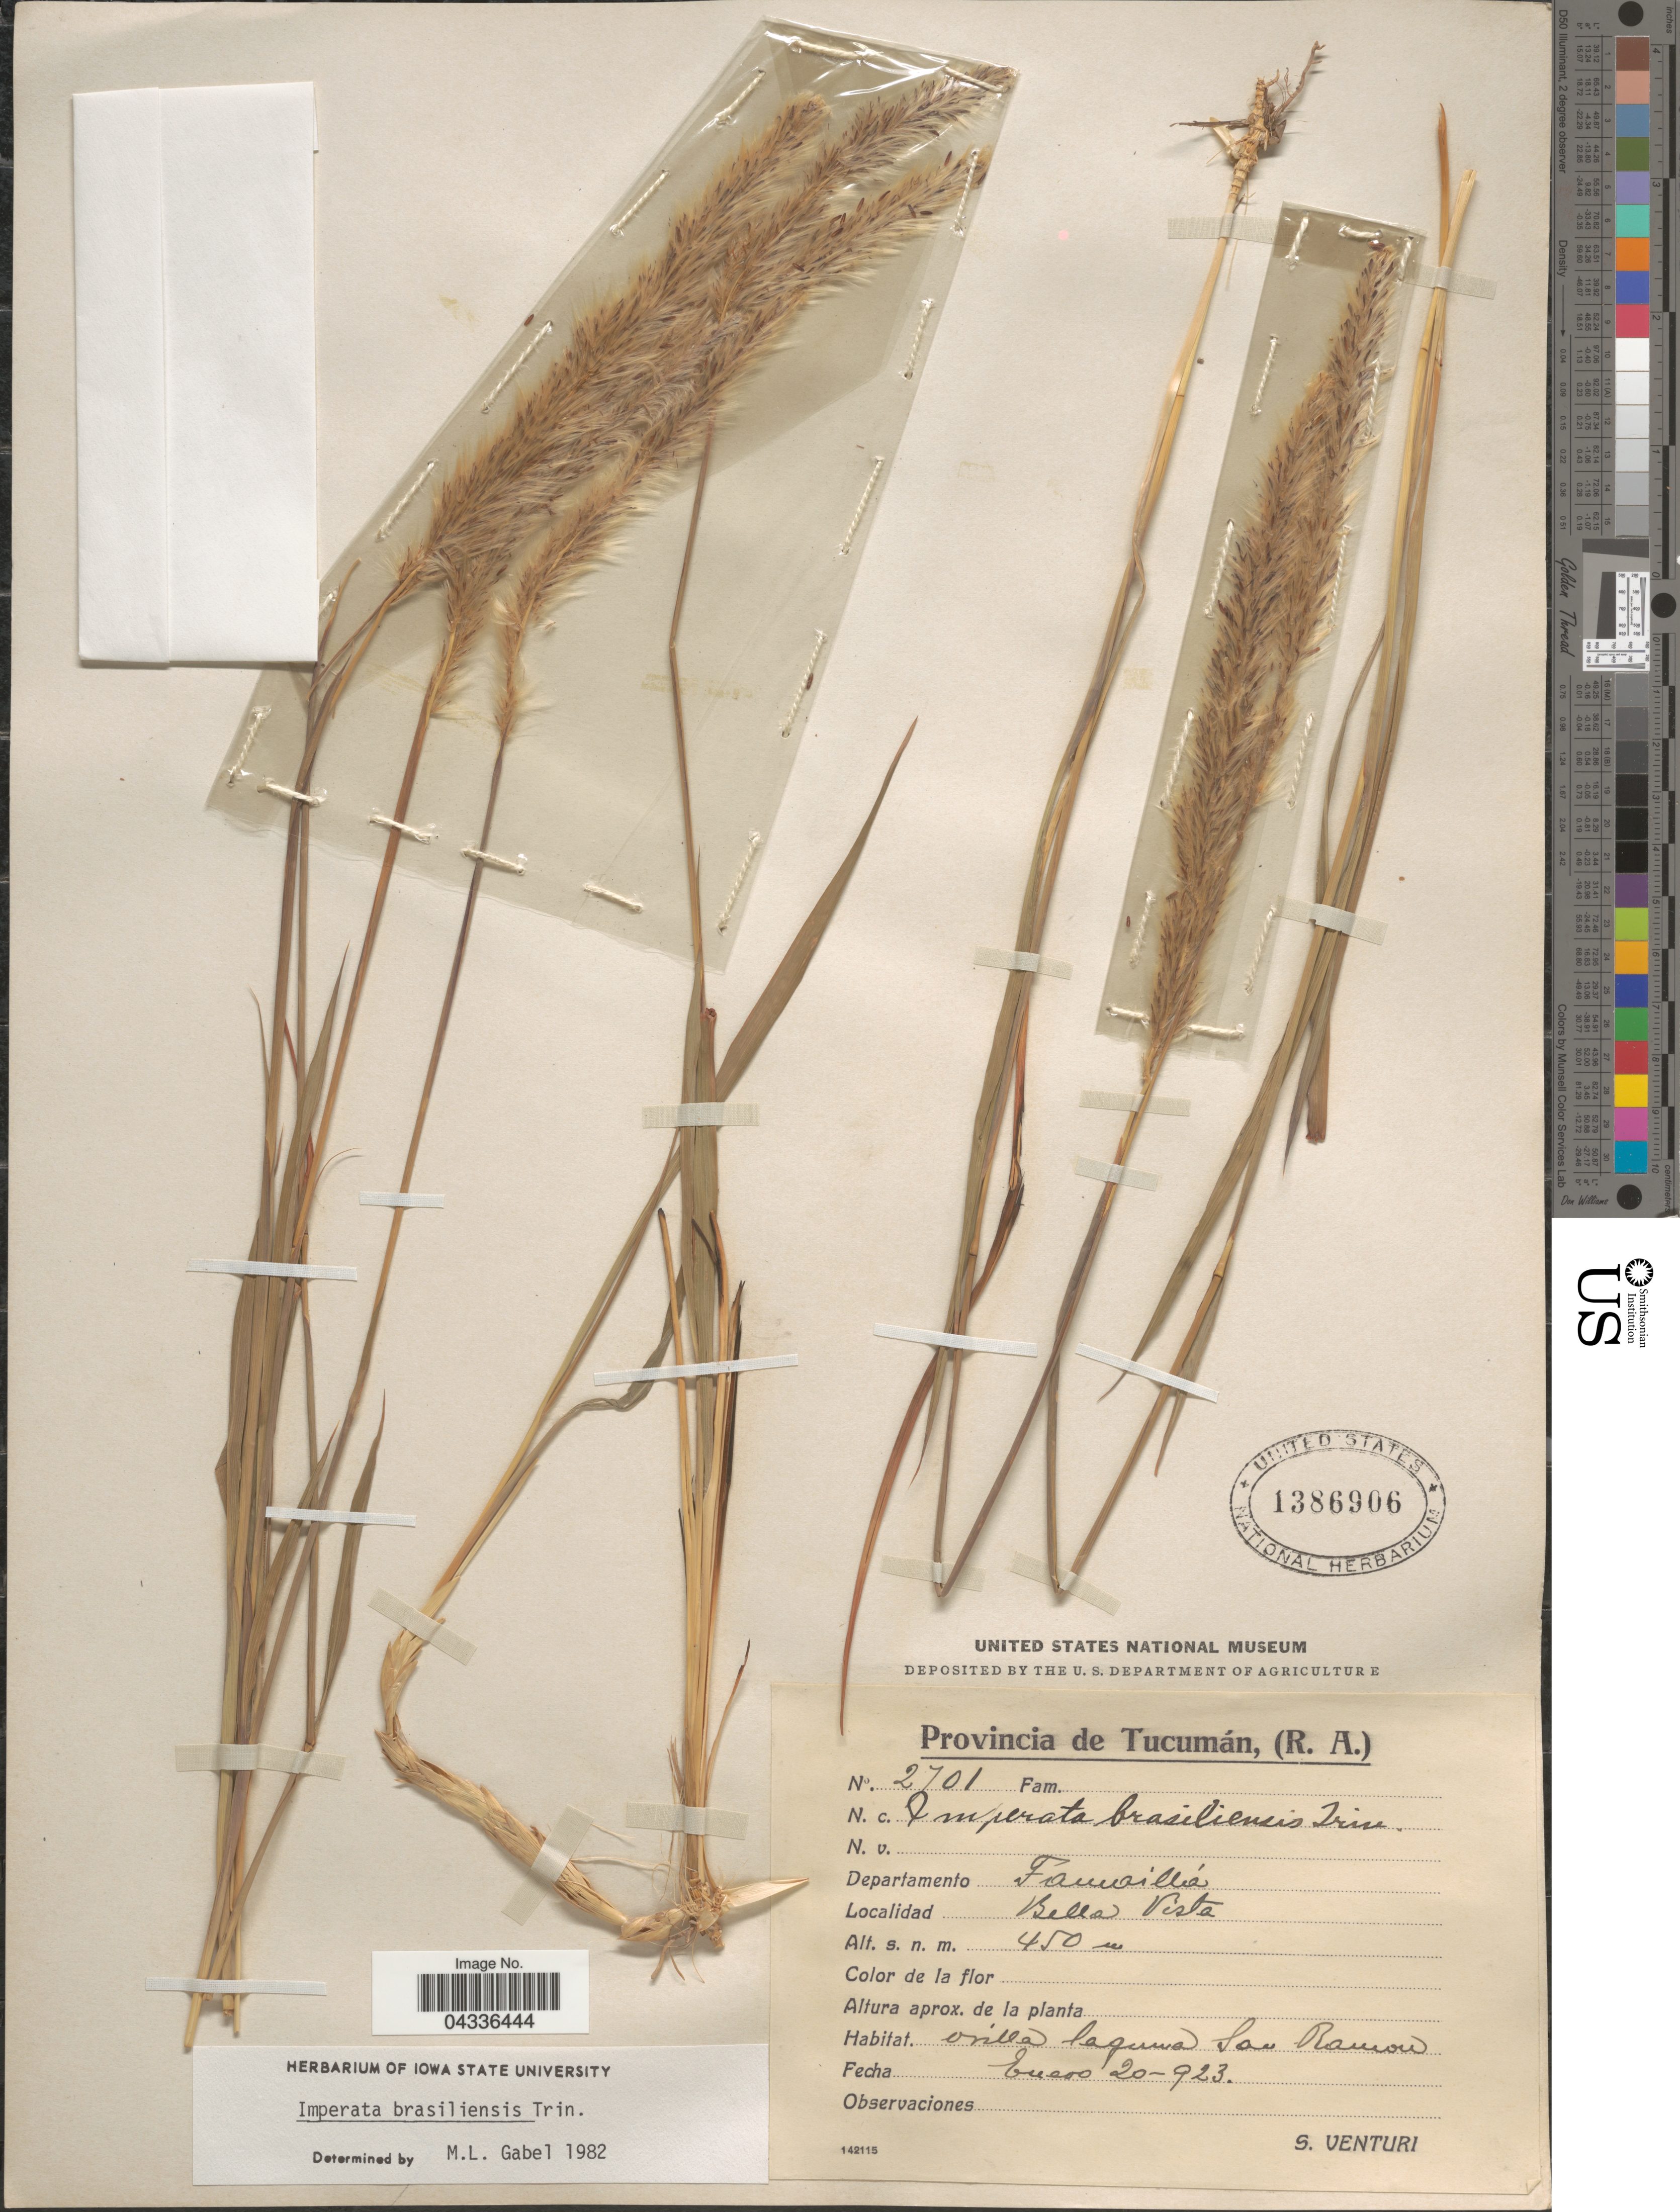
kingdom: Plantae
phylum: Tracheophyta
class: Liliopsida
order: Poales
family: Poaceae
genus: Imperata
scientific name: Imperata brasiliensis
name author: Trin.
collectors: S. Venturi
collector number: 2701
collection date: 1923-01-20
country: Argentina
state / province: Tucuman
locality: (R.A.) Departamento Famaillá. Bella Vista. Orilla laguna San Ramon.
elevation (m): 450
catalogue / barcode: US 1386906